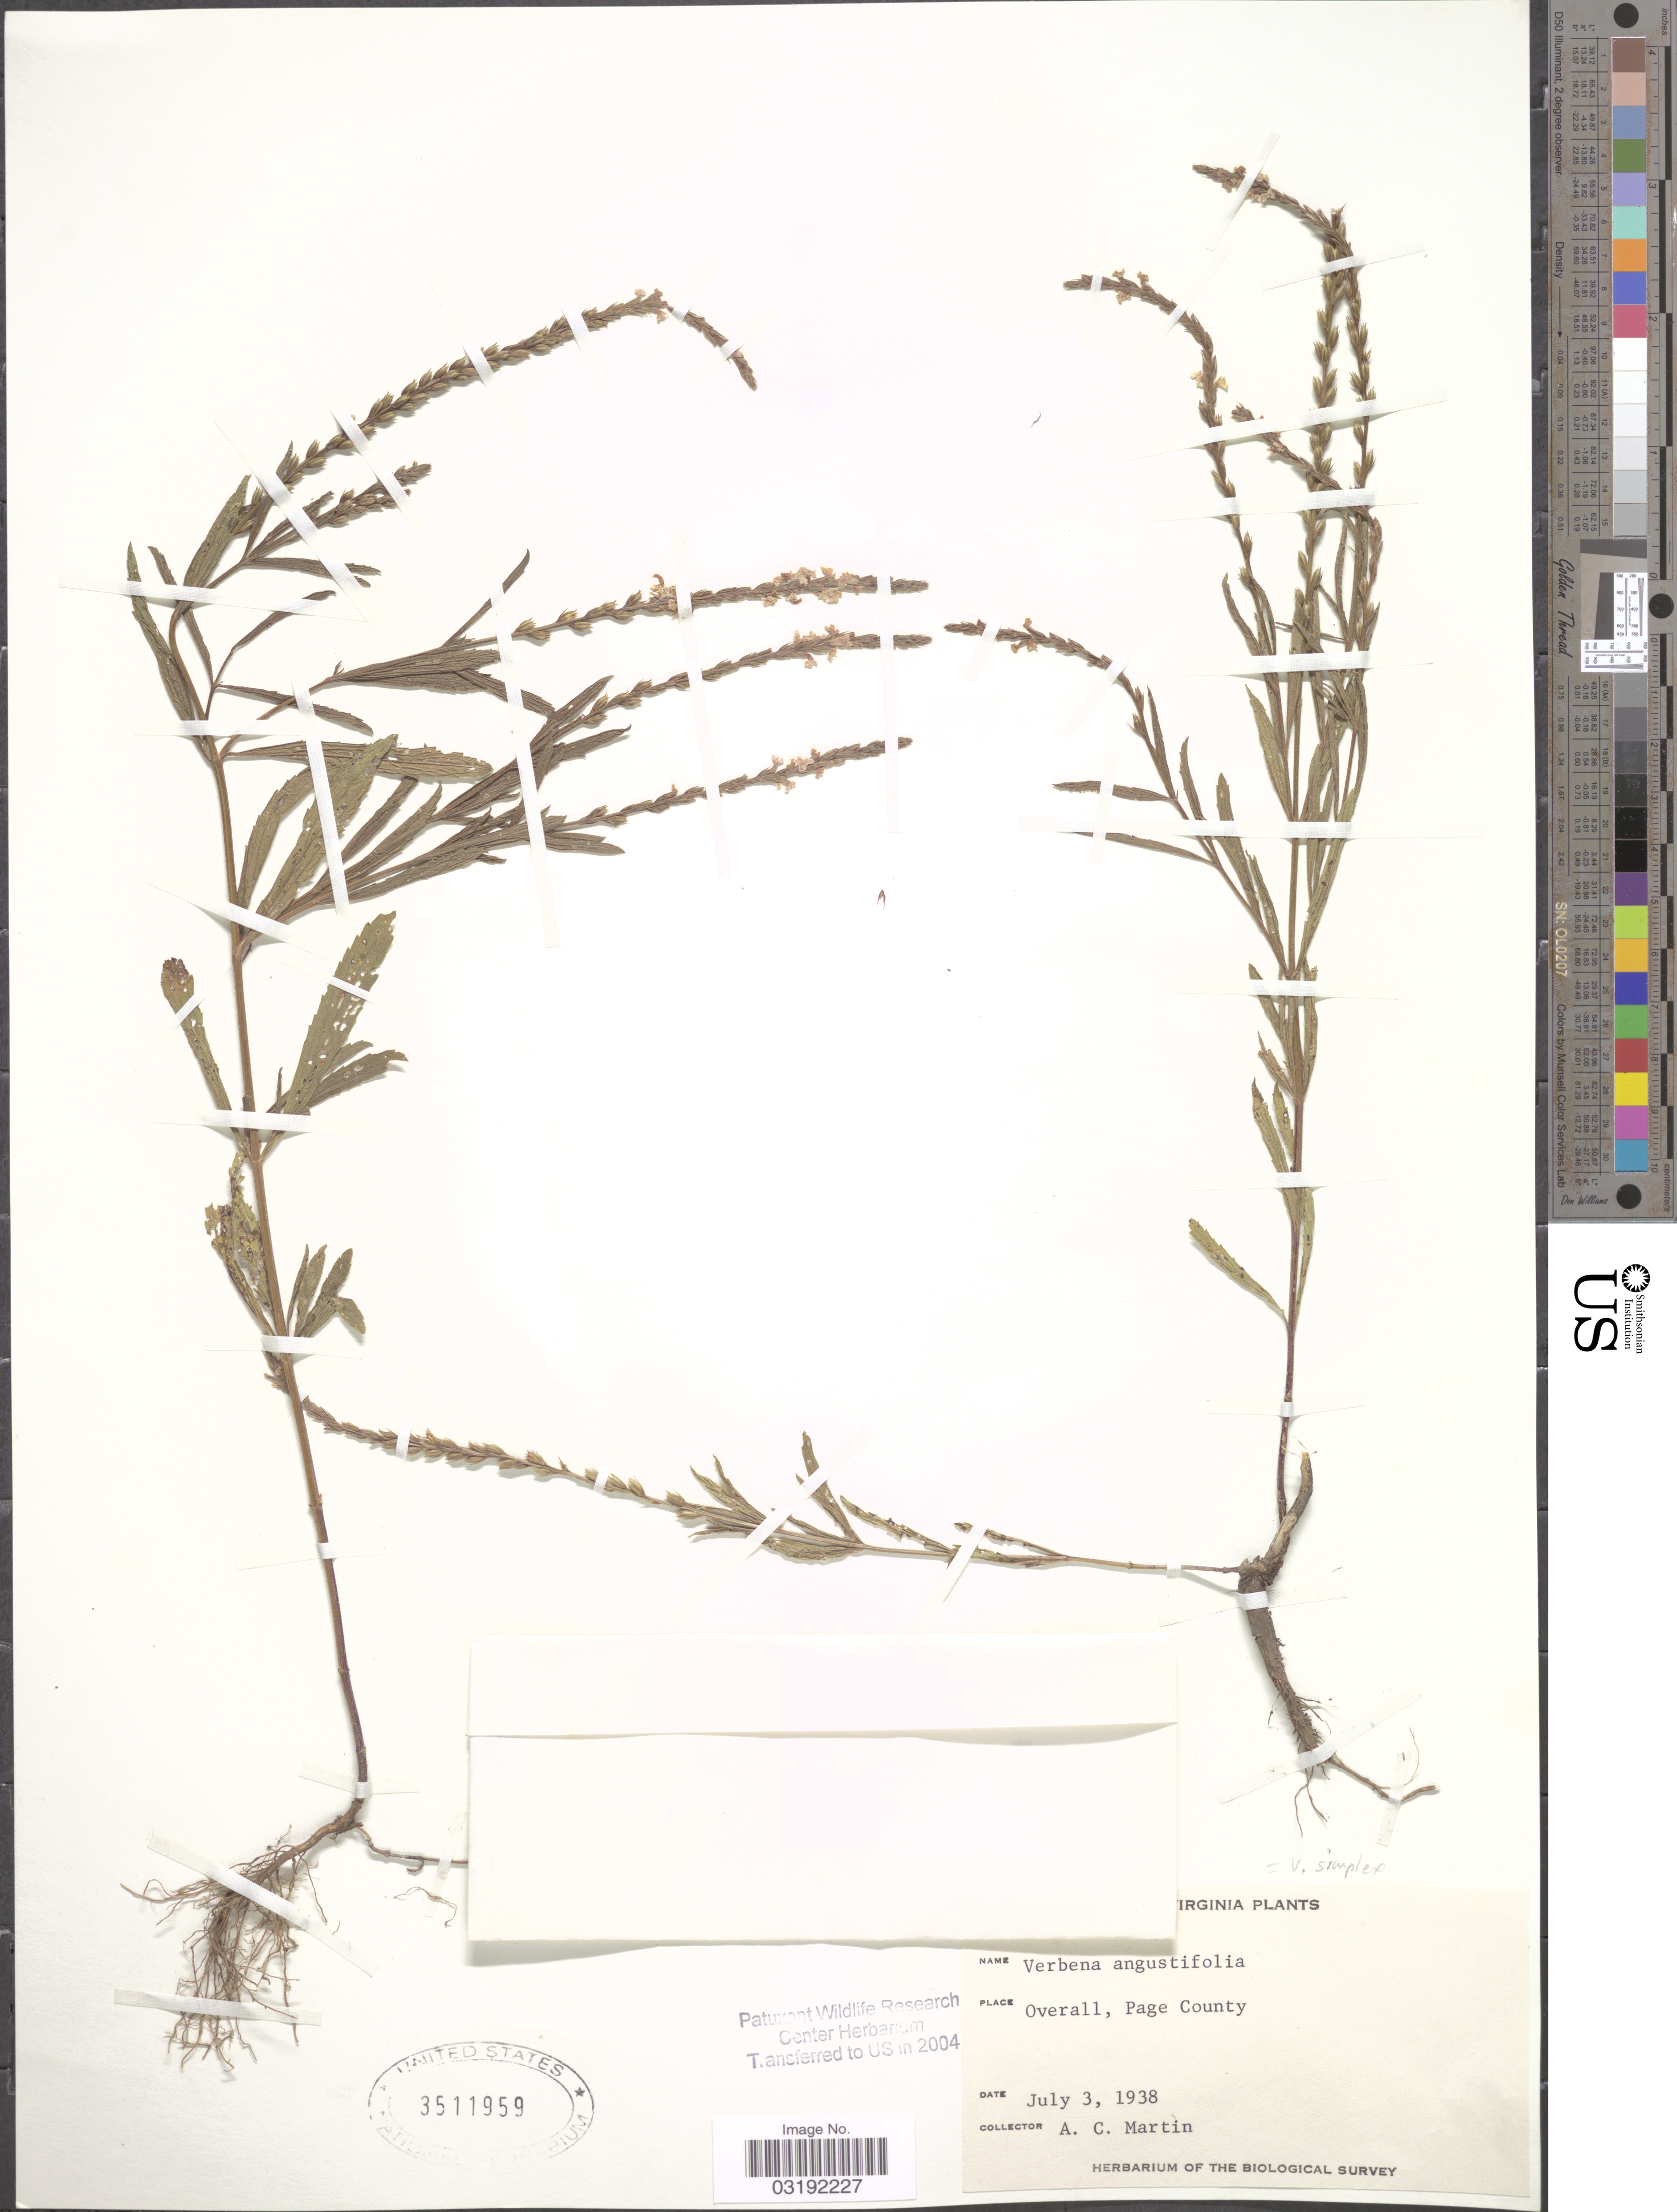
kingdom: Plantae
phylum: Tracheophyta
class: Magnoliopsida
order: Lamiales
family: Verbenaceae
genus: Verbena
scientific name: Verbena simplex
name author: F. Lehm.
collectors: A. C. Martin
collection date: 1938-07-03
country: United States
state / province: Virginia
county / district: Page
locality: Overall, Page County.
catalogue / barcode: US 3511959